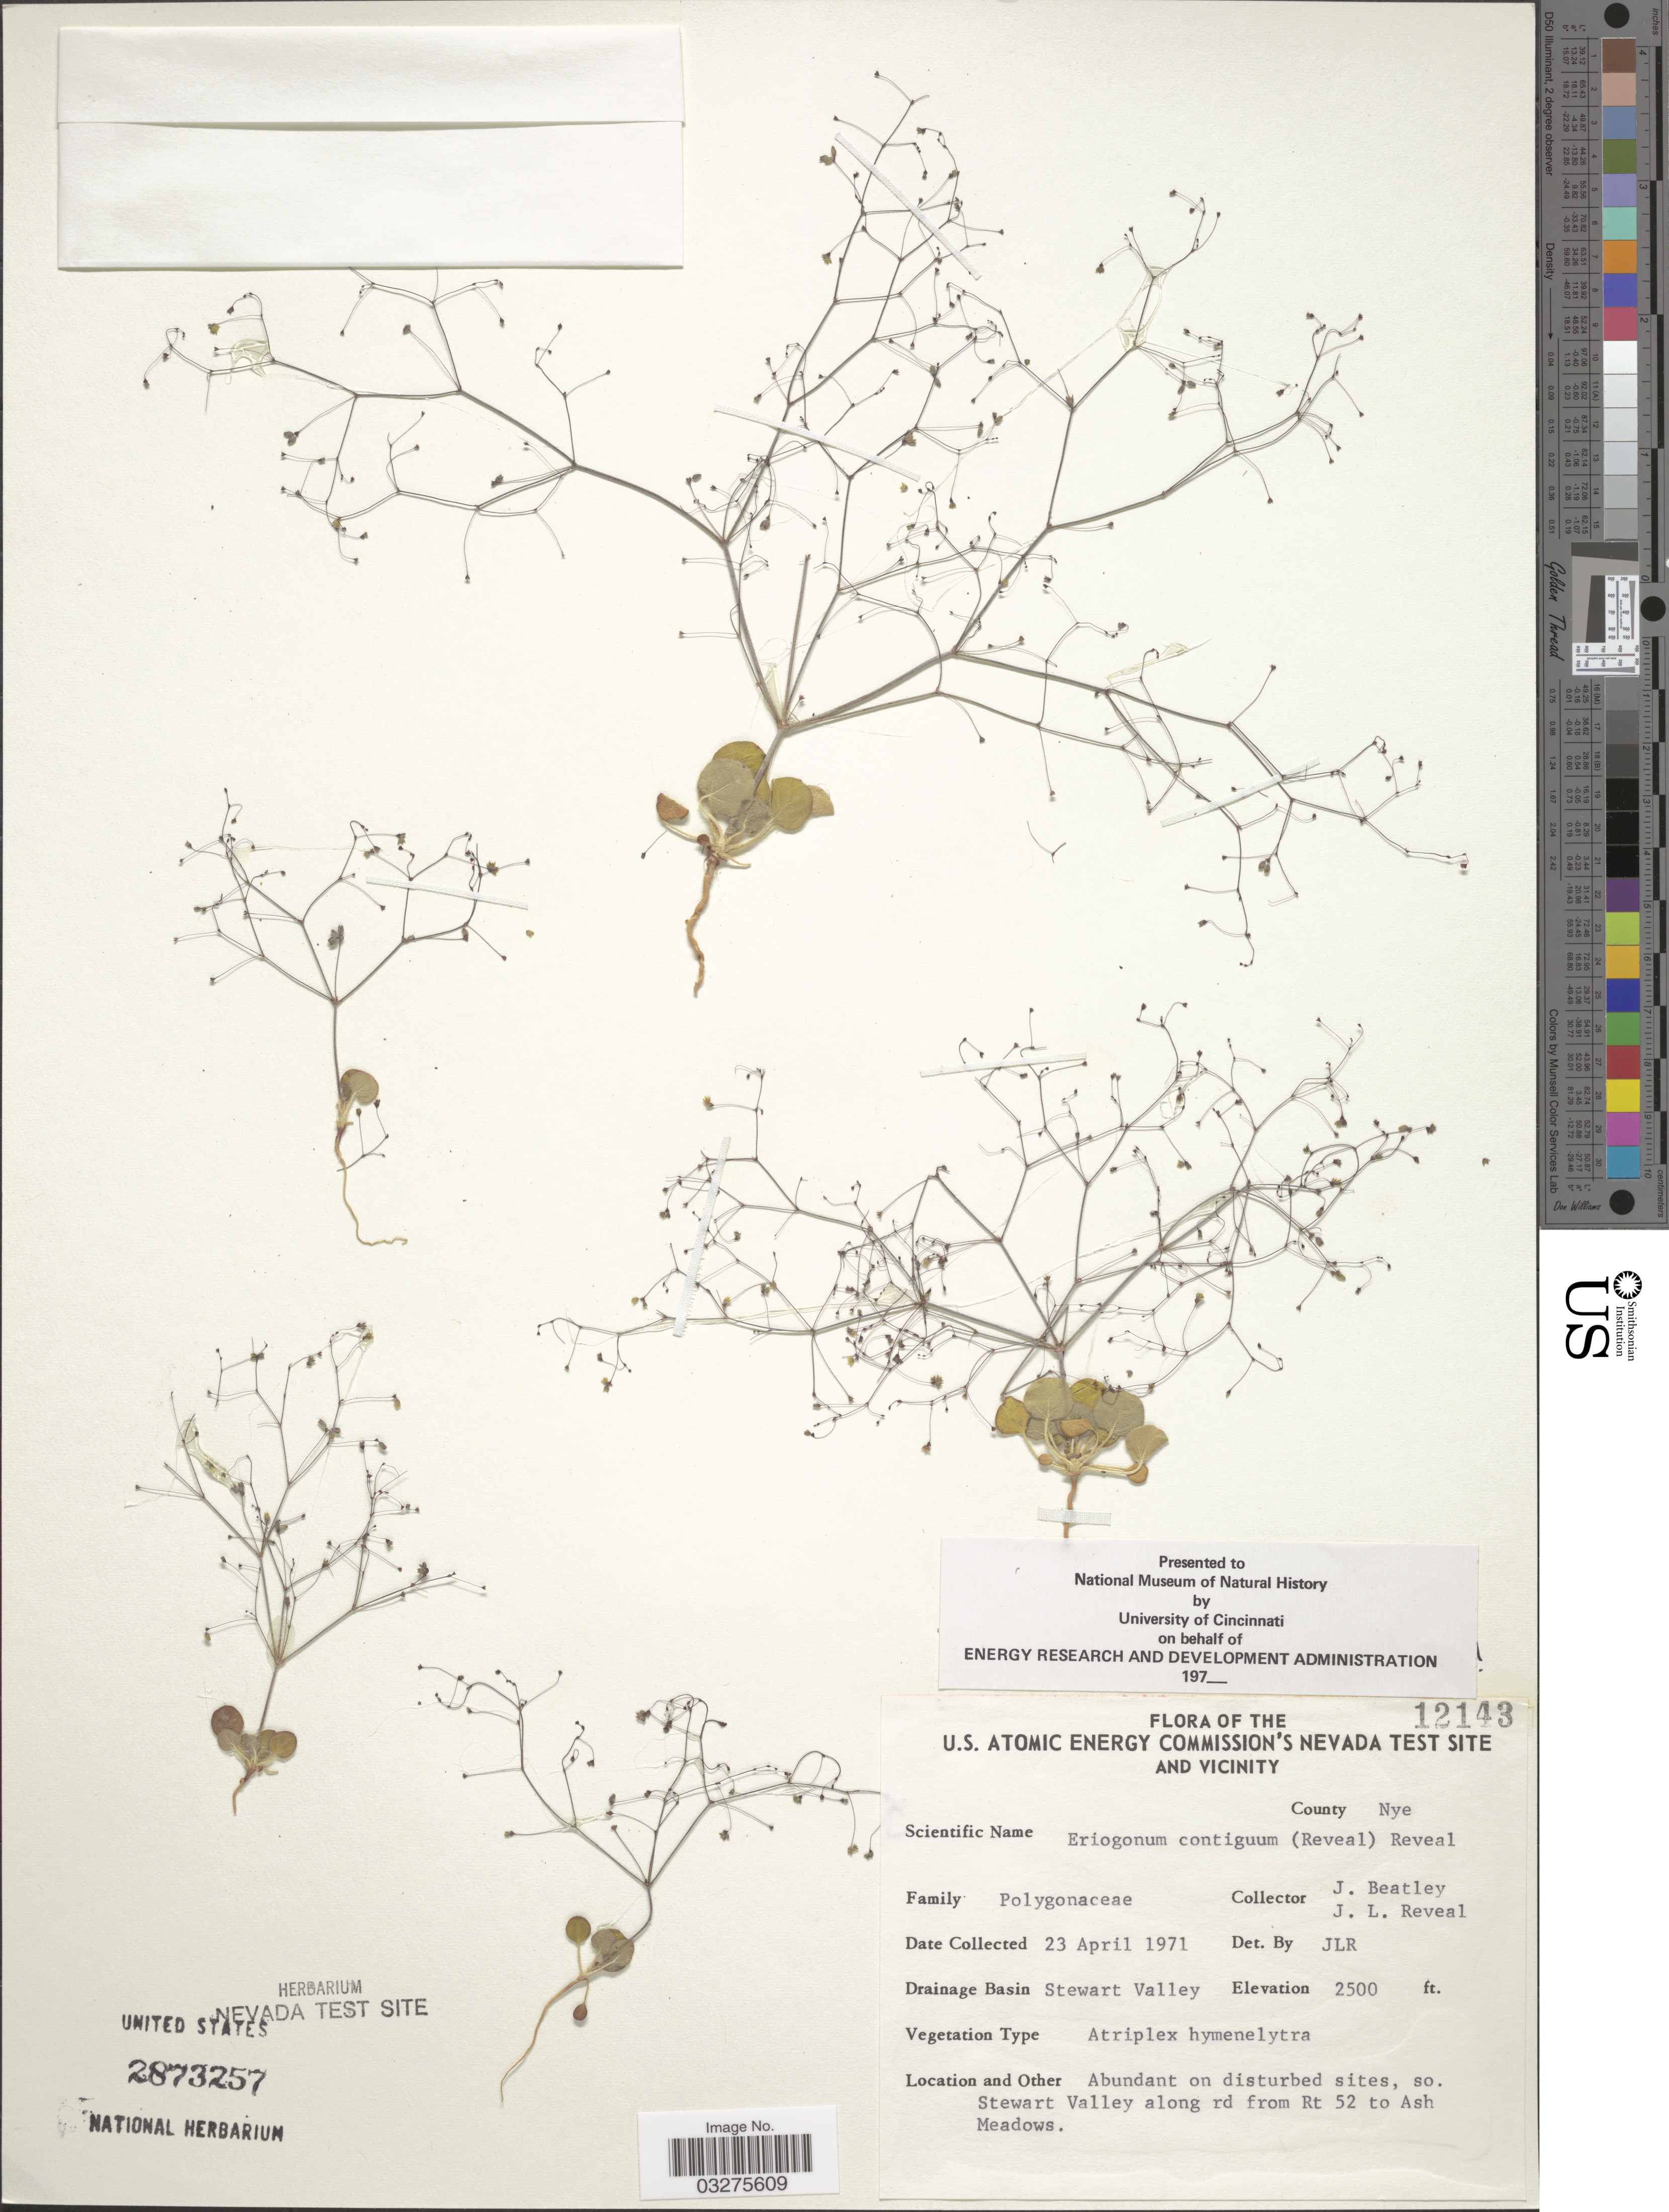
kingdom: Plantae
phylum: Tracheophyta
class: Magnoliopsida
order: Caryophyllales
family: Polygonaceae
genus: Eriogonum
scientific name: Eriogonum contiguum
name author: (Reveal) Reveal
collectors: J. C. Beatley & J. L. Reveal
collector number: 12143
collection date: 1971-04-23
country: United States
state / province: Nevada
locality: U.S. Atomic Energy Commission's Nevada Test Site and vicinity. County Nye. Drainage Basin Stewart Valley. So. Stewart Valley along rd from Rt 52 to Ash Meadows.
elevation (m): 762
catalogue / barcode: US 2873257